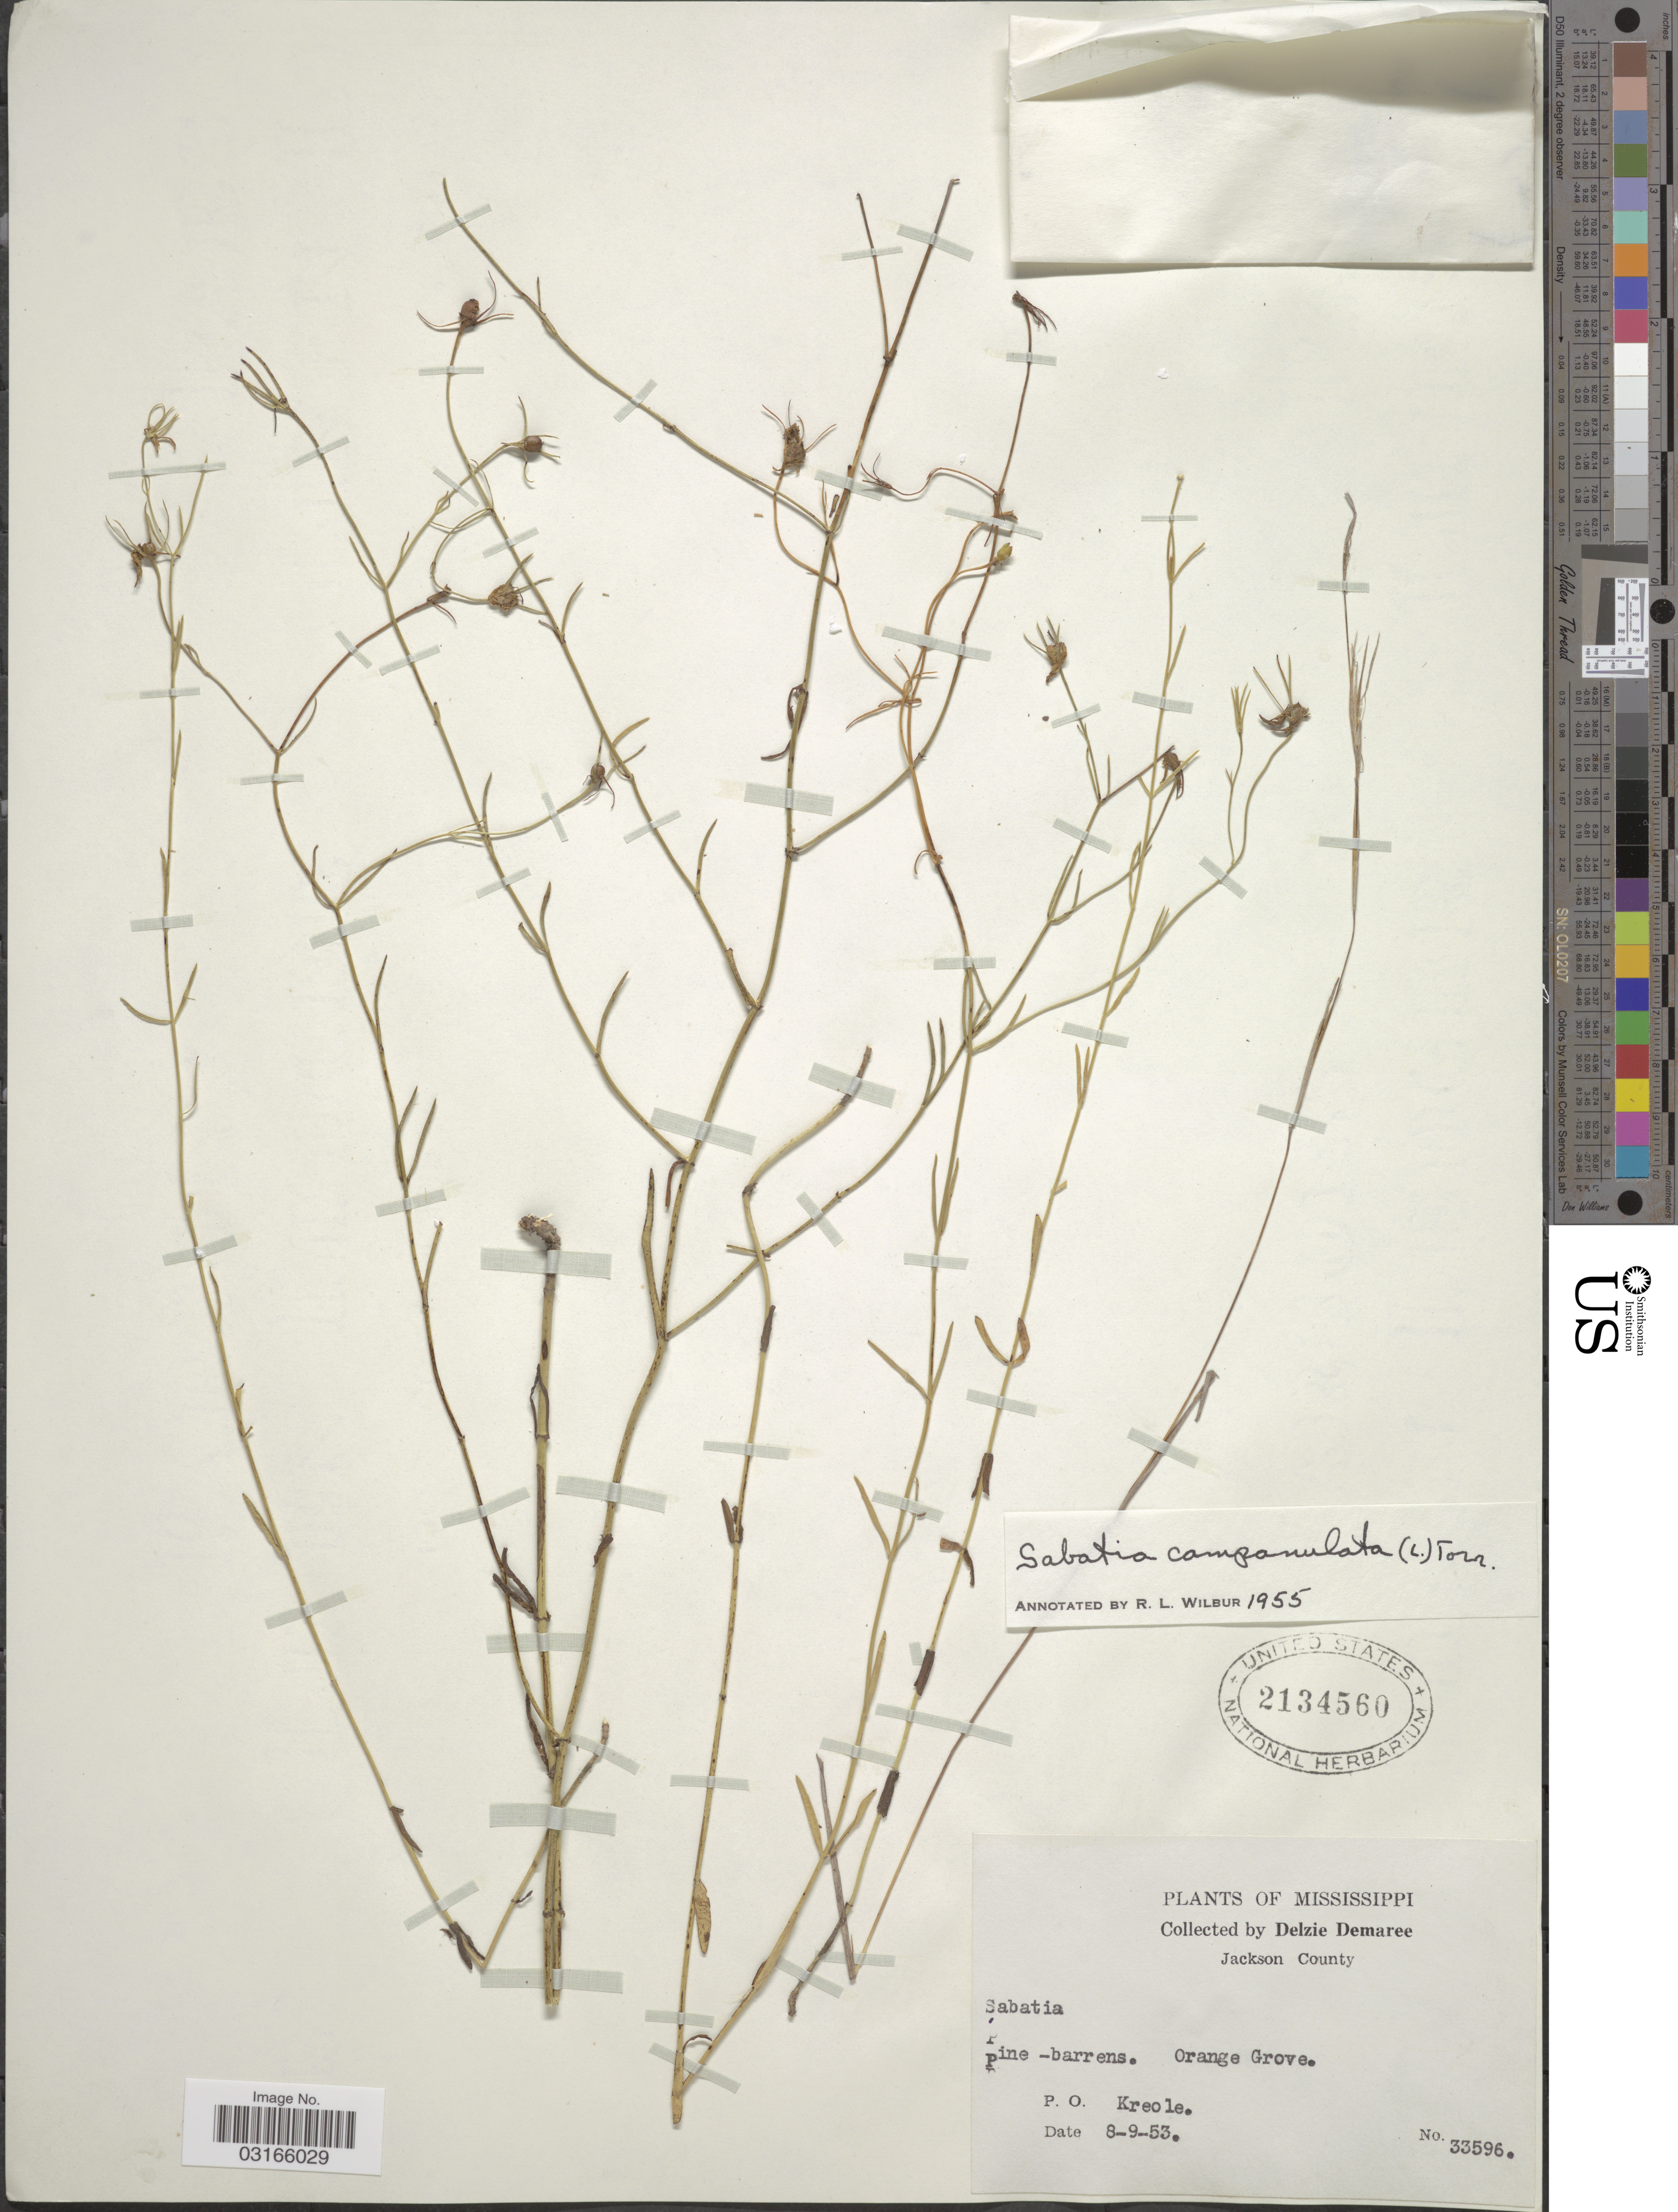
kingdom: Plantae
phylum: Tracheophyta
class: Magnoliopsida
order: Gentianales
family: Gentianaceae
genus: Sabatia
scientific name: Sabatia campanulata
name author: (L.) Torr.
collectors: D. Demaree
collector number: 33596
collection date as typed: Transcribed d/m/y: 9/8/53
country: United States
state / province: Mississippi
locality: Jackson County, Pine-barrens, Orange Grove, P. O. Kreole.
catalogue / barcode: US 2134560